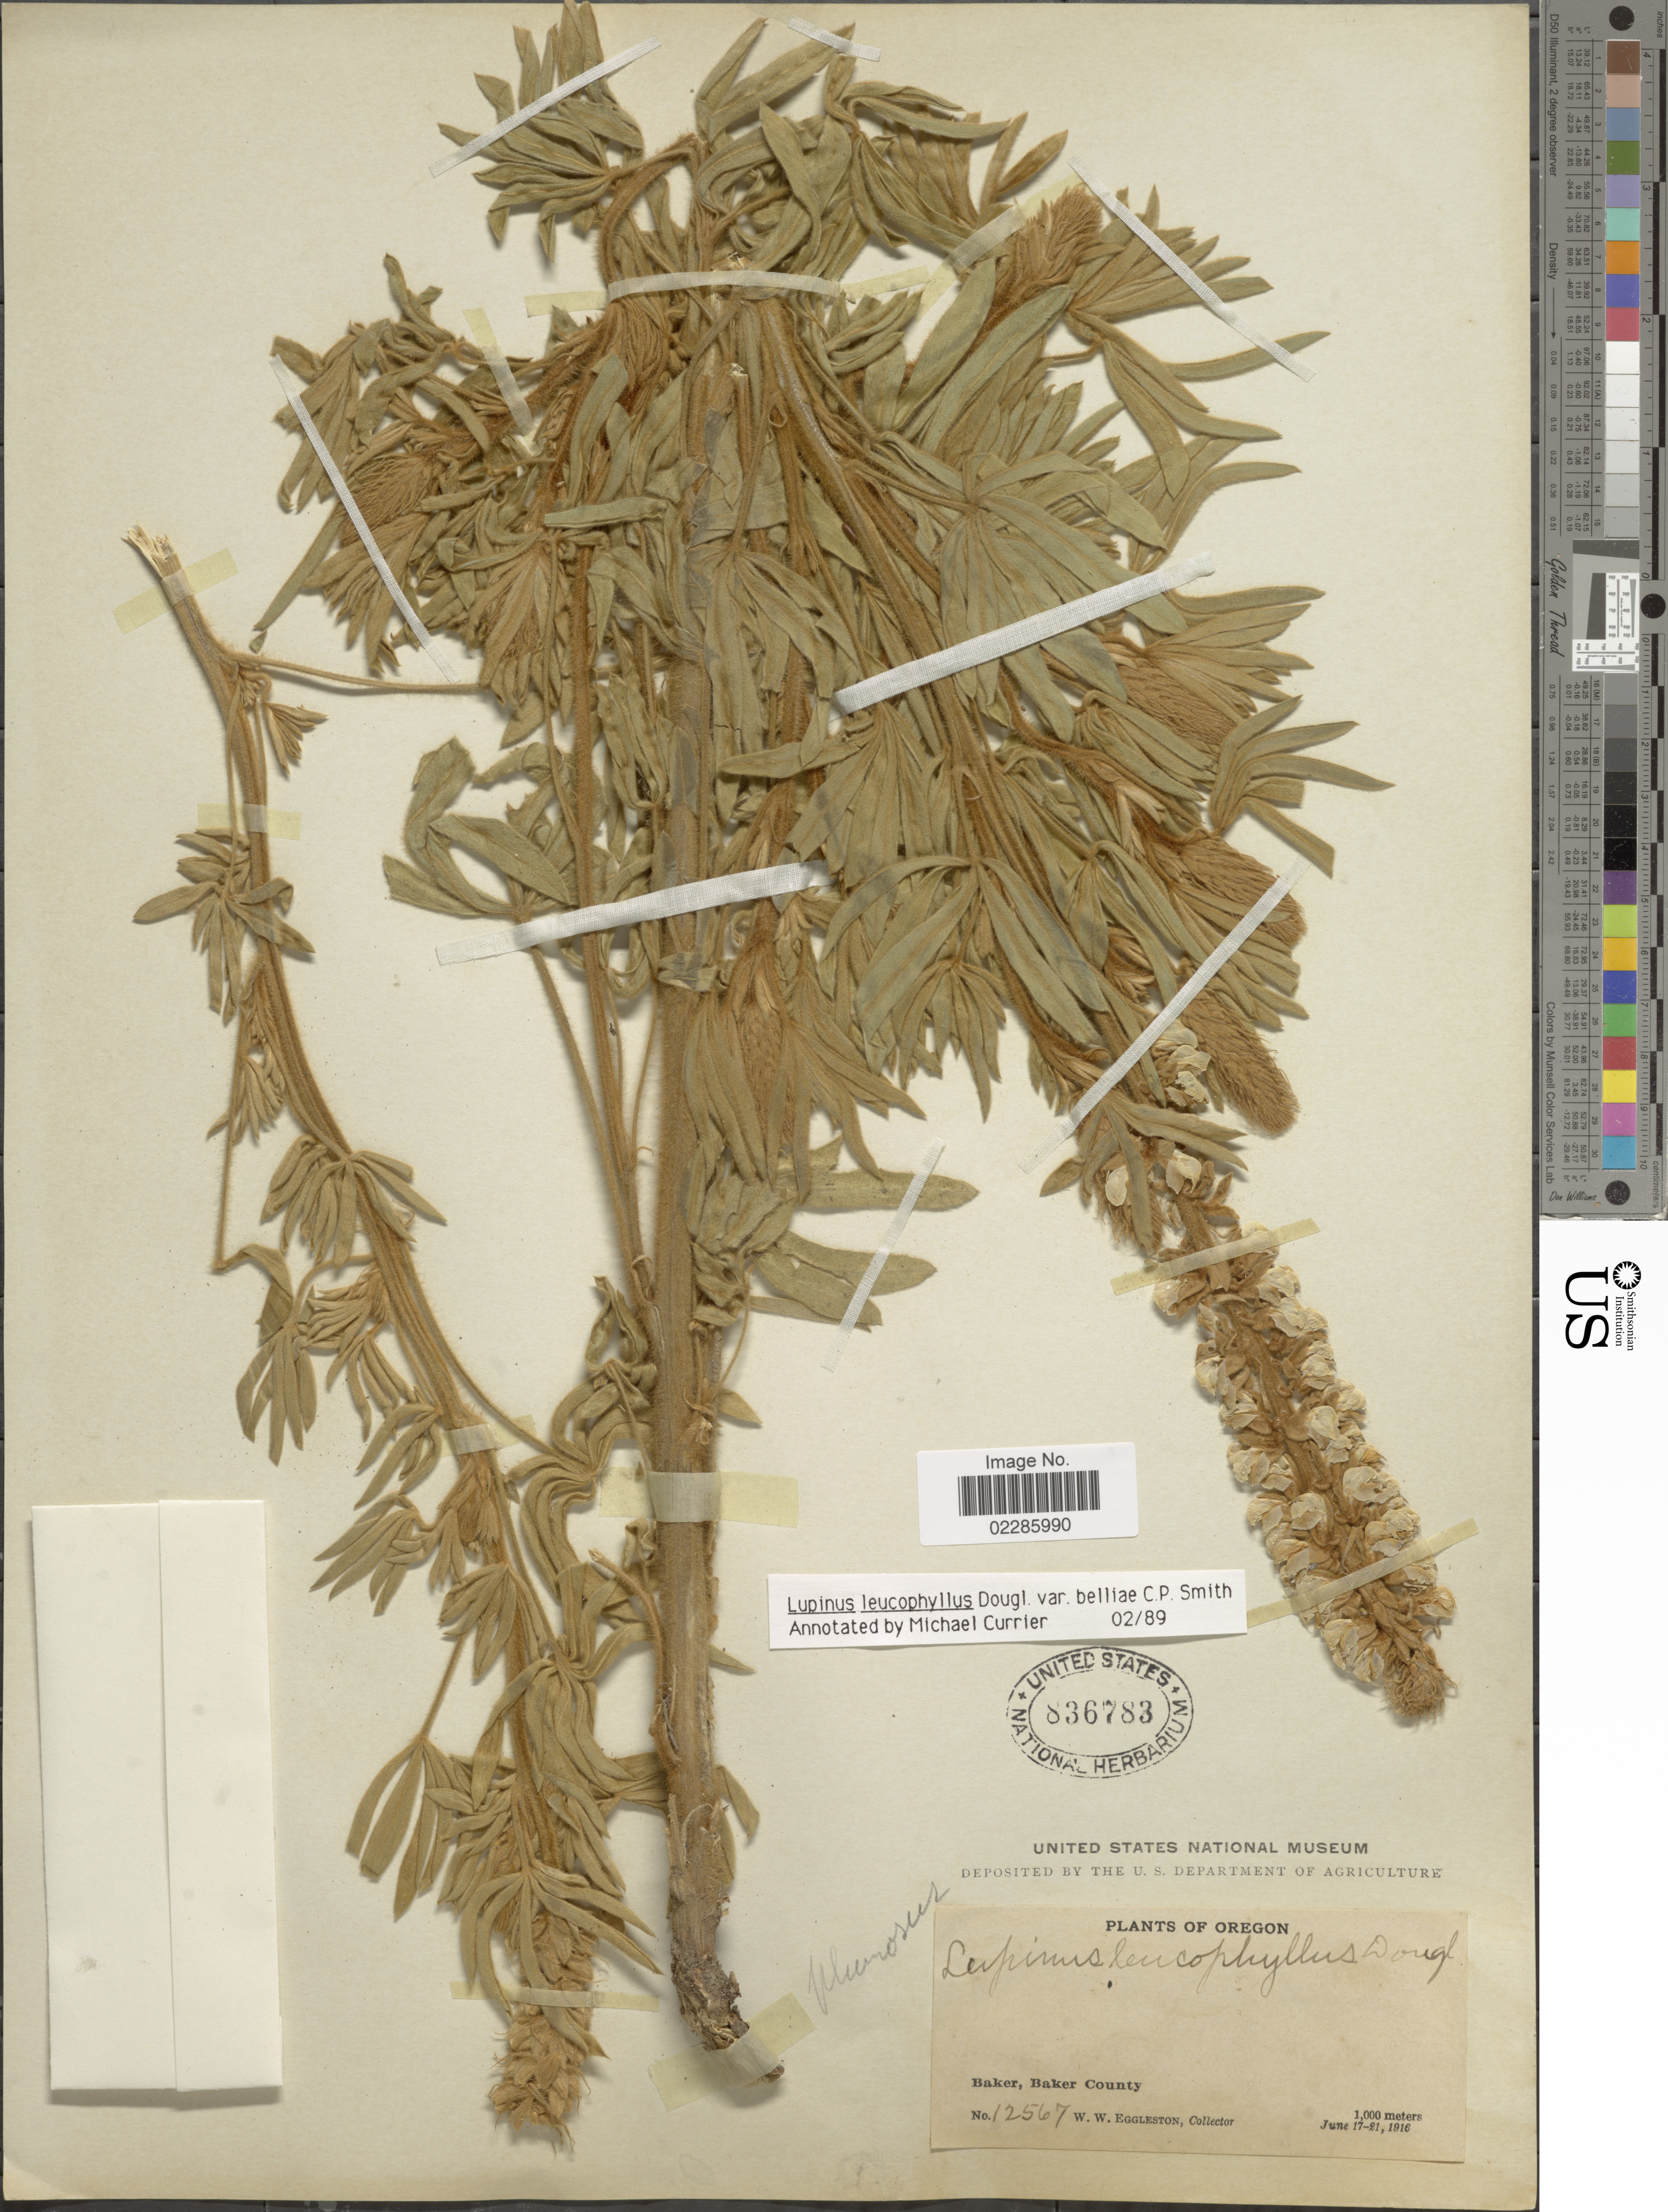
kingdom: Plantae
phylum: Tracheophyta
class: Magnoliopsida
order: Fabales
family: Fabaceae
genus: Lupinus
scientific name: Lupinus leucophyllus var. belliae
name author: C.P. Sm.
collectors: W. W. Eggleston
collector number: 12567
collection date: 1916-06-17/1916-06-21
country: United States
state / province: Oregon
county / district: Baker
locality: Baker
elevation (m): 1000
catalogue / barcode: US 836783